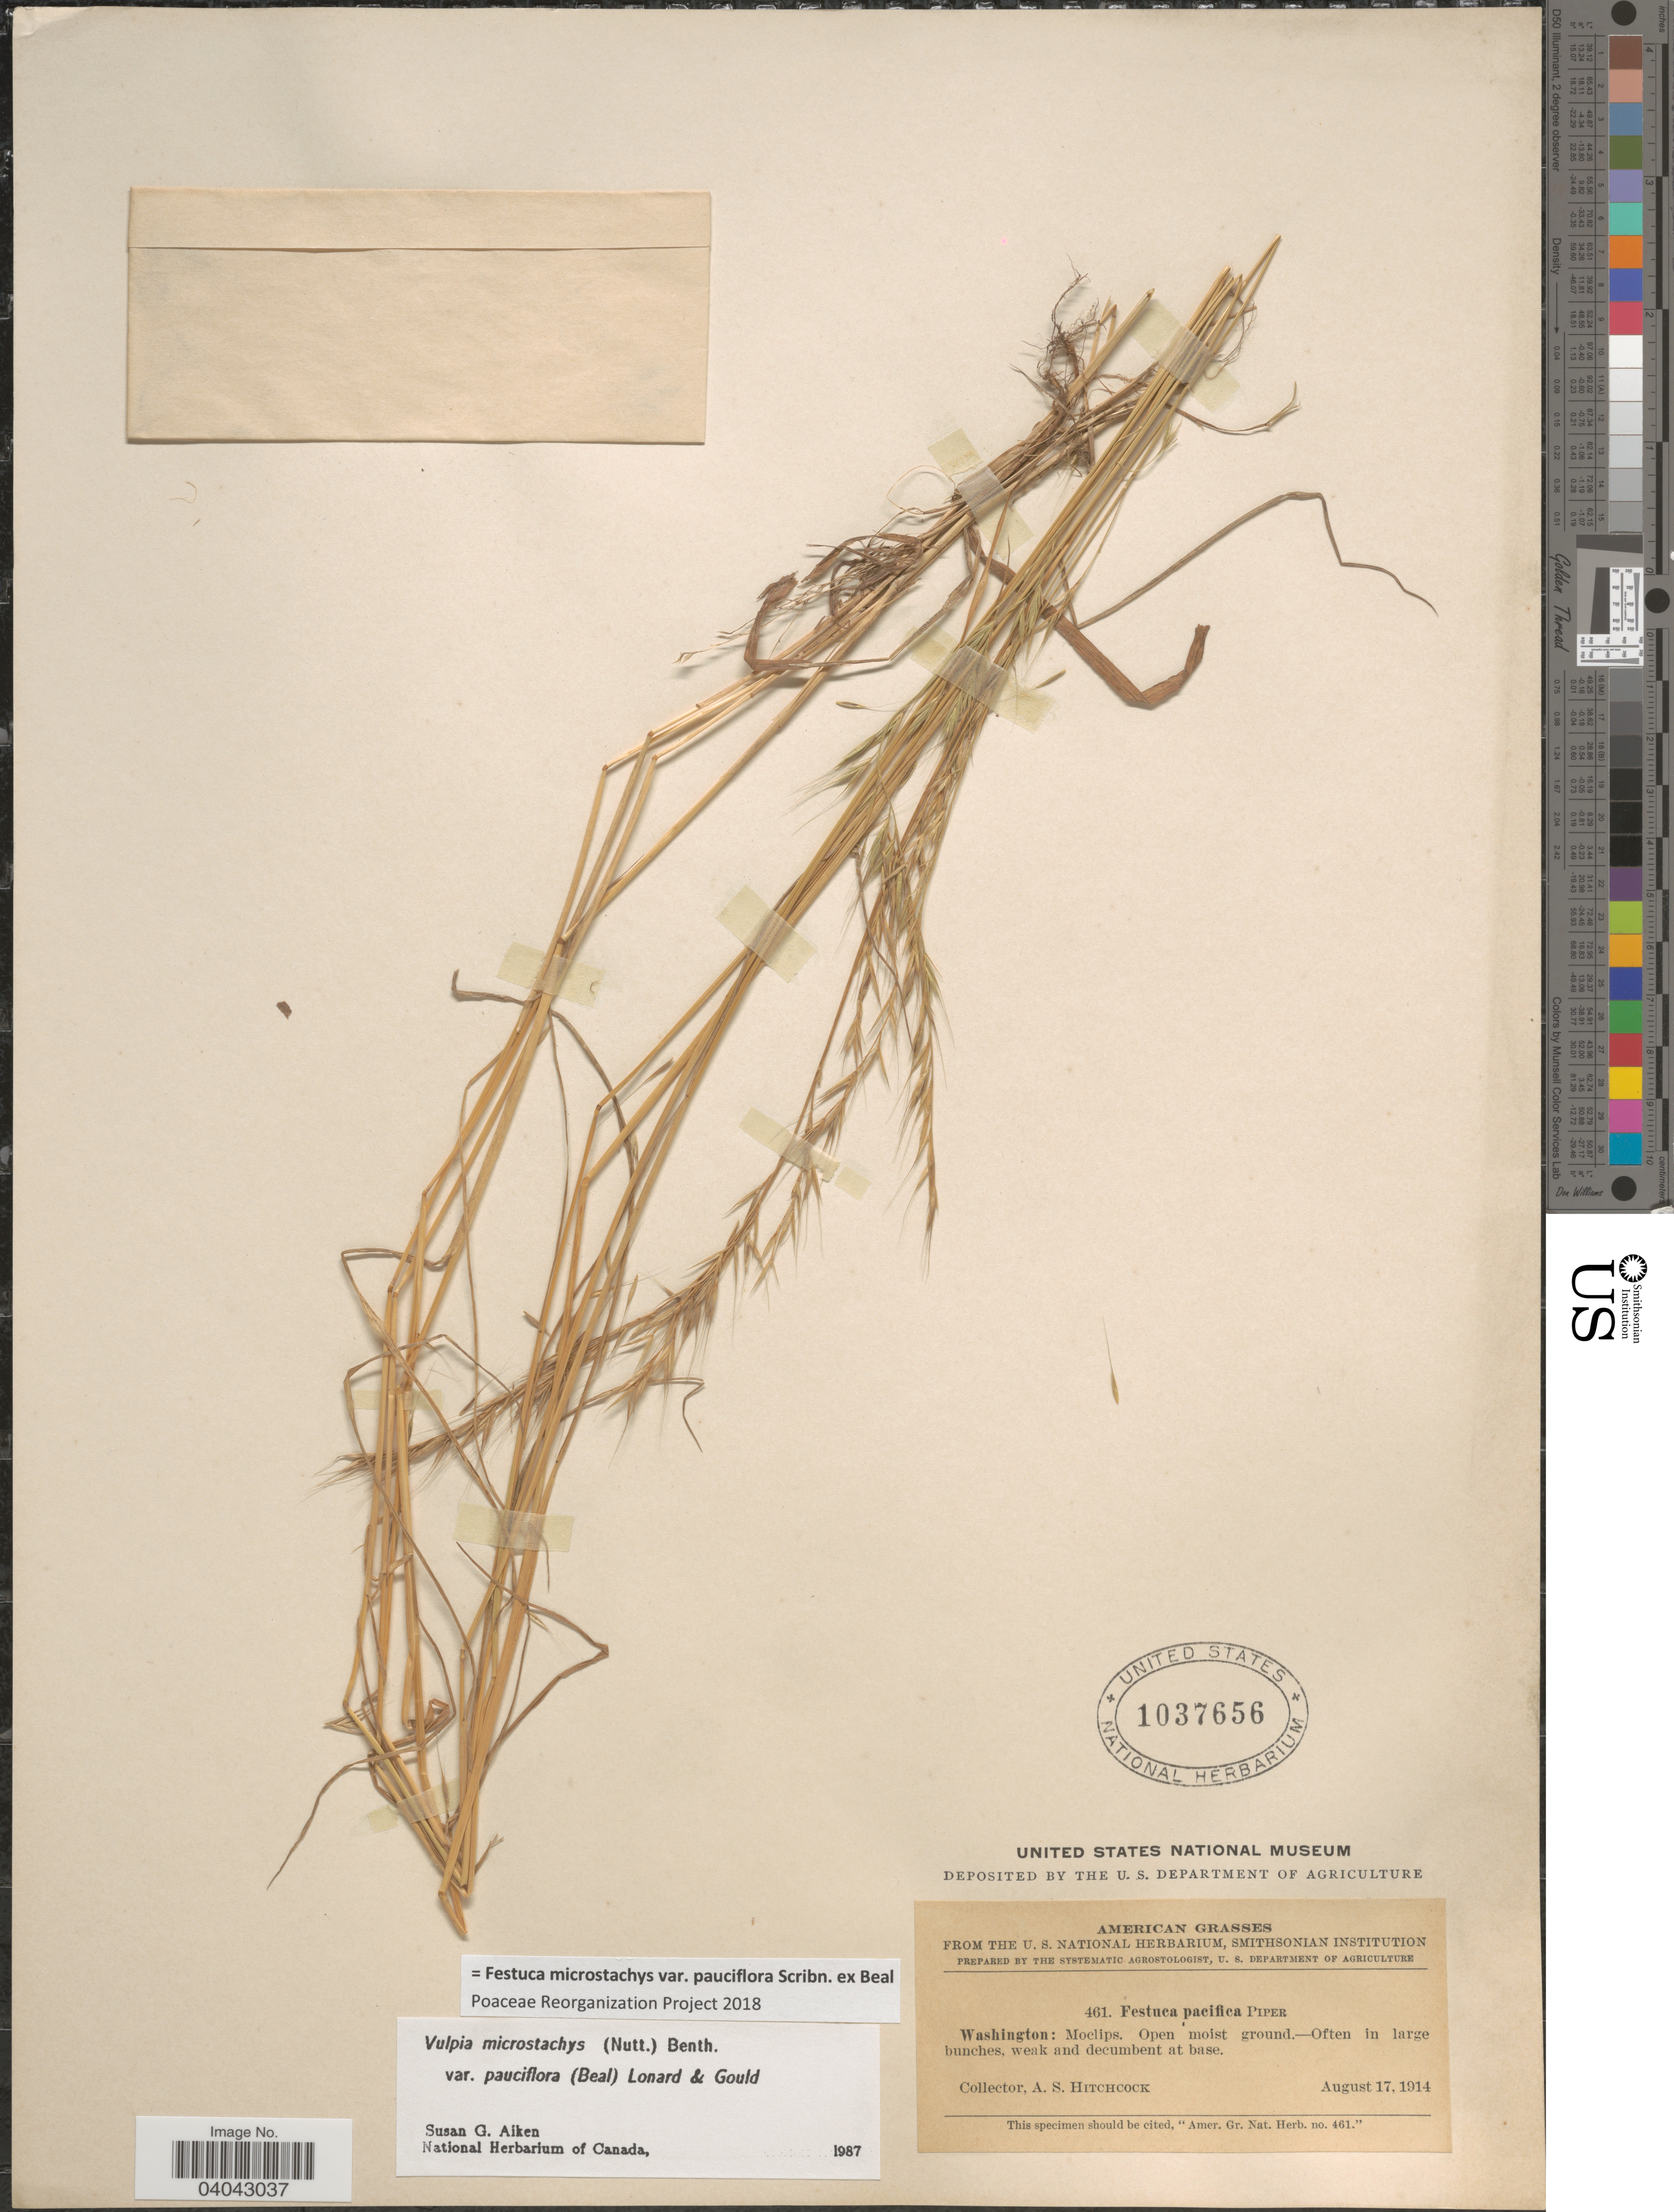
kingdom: Plantae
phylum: Tracheophyta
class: Liliopsida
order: Poales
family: Poaceae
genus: Festuca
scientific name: Festuca microstachys var. pauciflora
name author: Scribn. ex W.J. Beal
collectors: A. S. Hitchcock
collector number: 461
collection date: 1914-08-17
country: United States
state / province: Washington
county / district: Grays Harbor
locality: Moclips.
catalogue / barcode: US 1037656